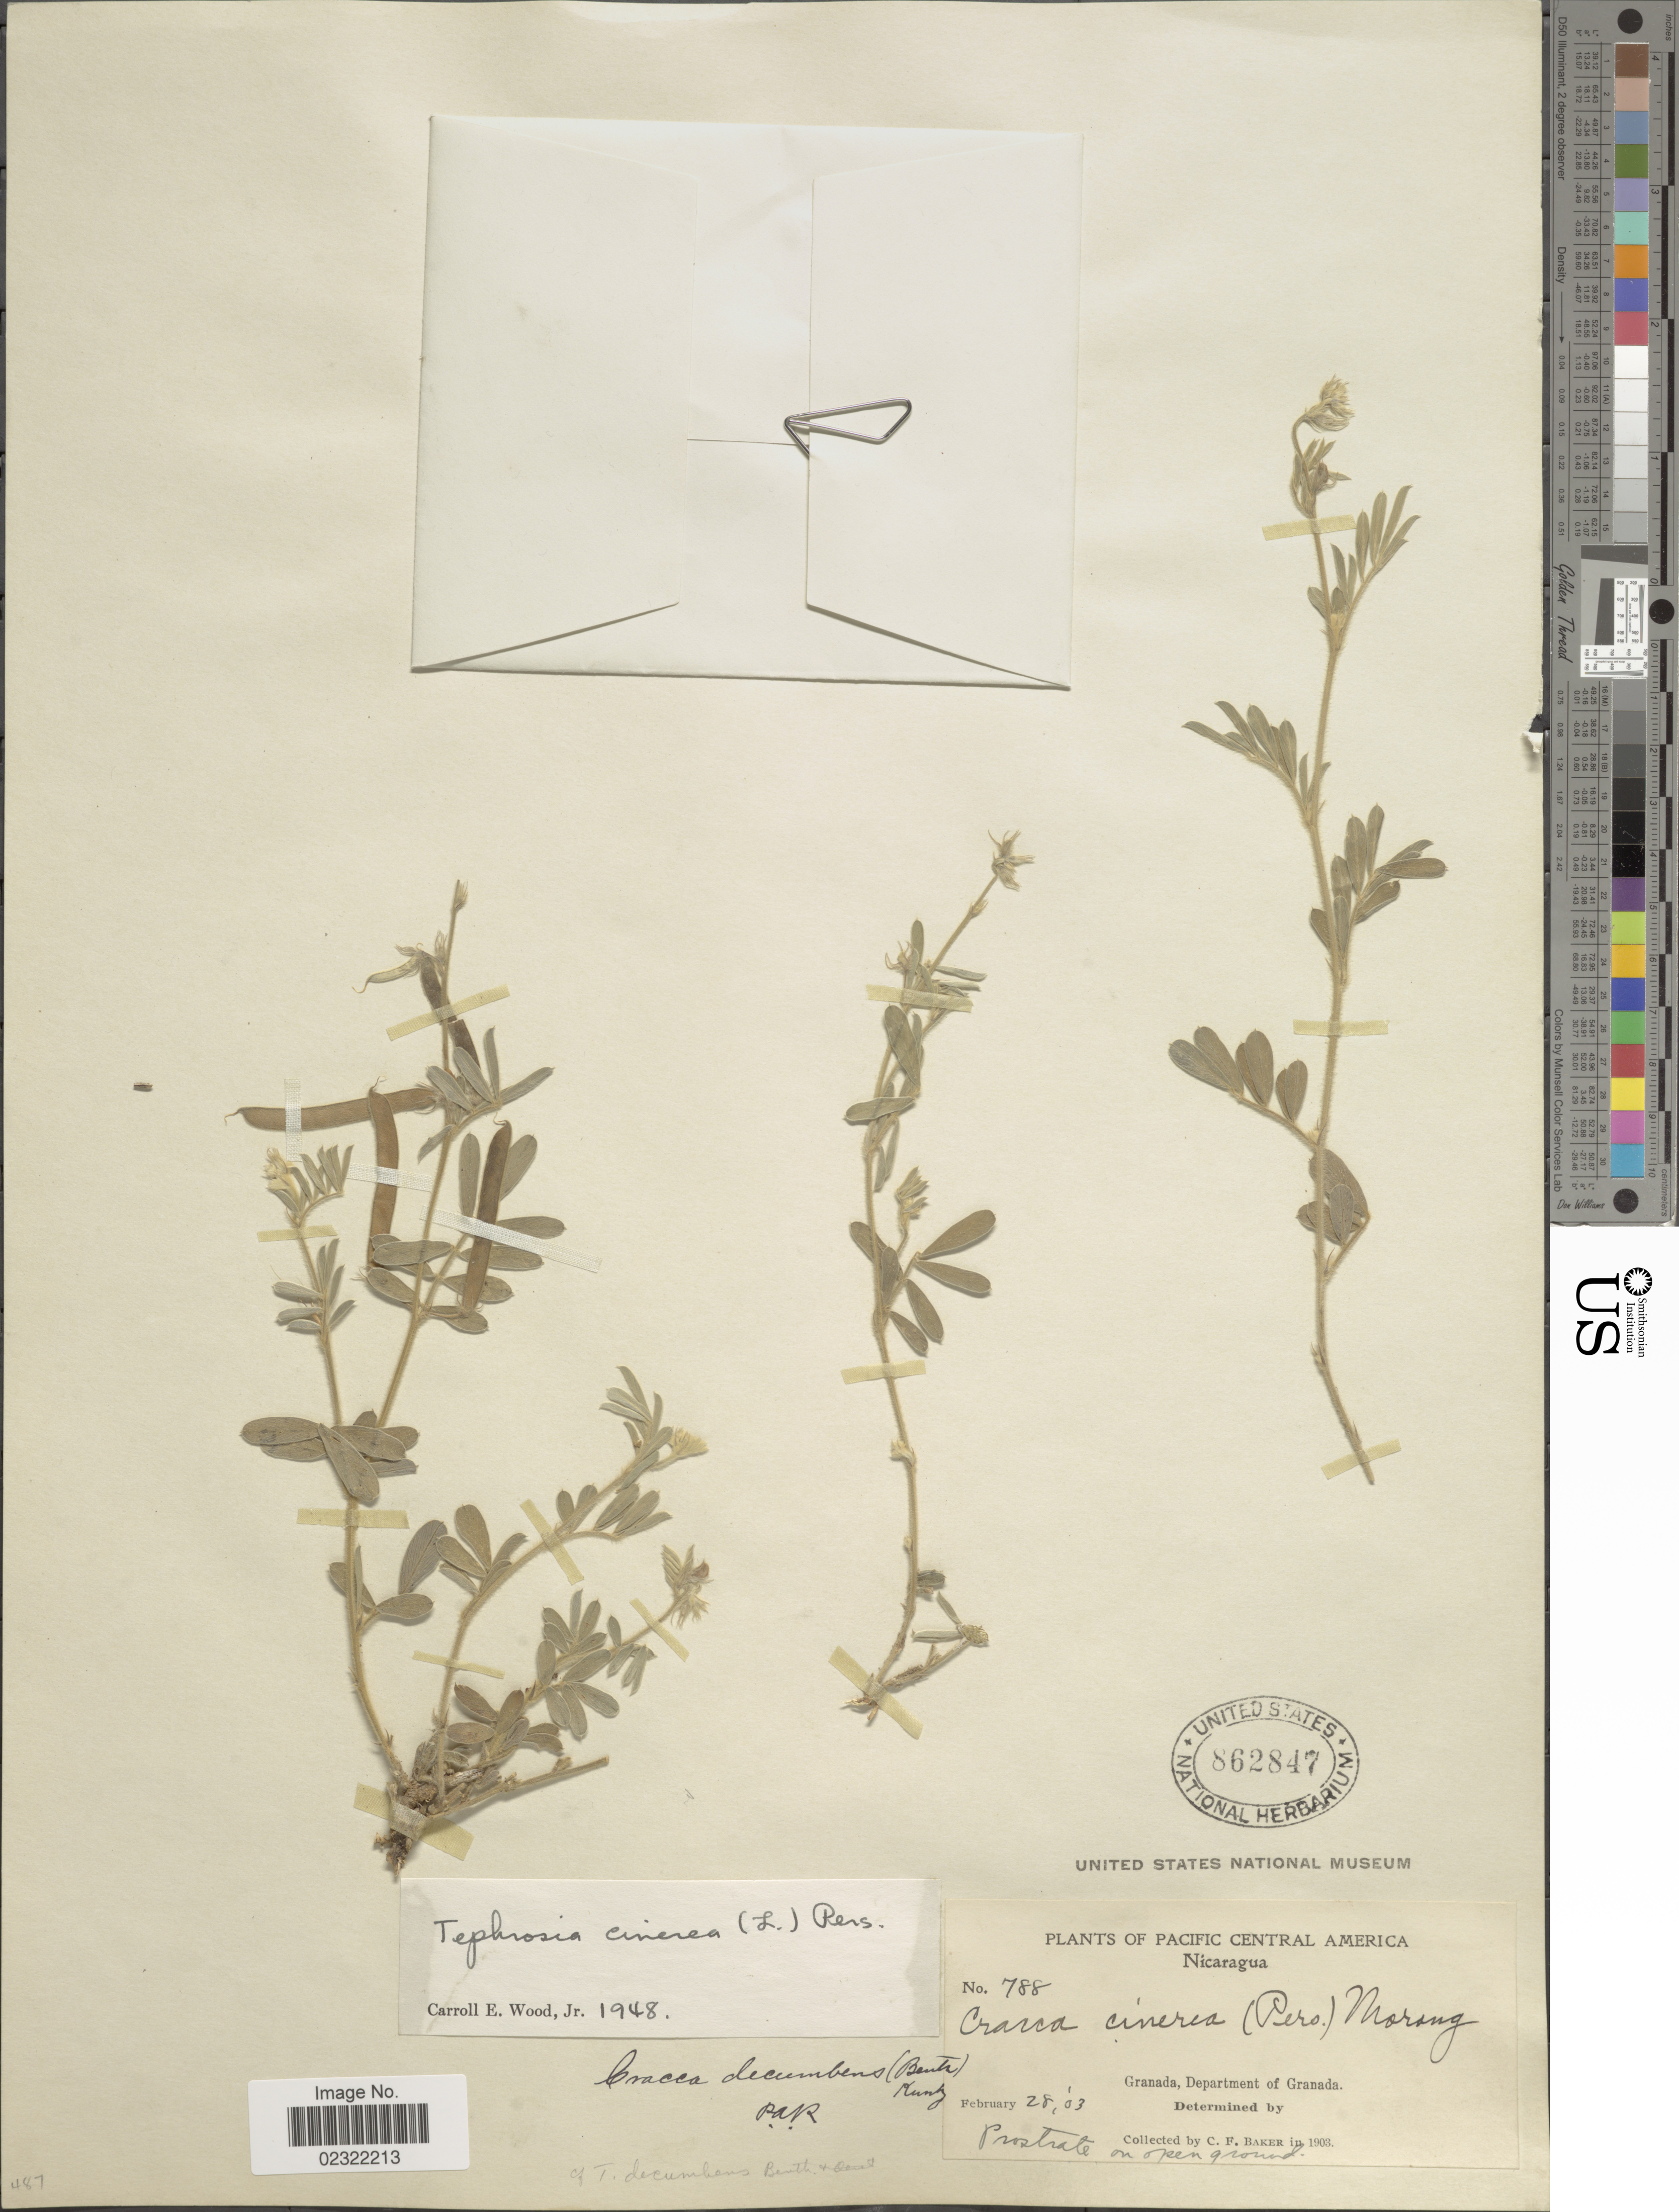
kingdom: Plantae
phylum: Tracheophyta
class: Magnoliopsida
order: Fabales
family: Fabaceae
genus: Tephrosia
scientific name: Tephrosia decumbens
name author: Benth.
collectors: C. F. Baker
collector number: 788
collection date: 1903-02-28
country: Nicaragua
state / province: Granada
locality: Department of Granada, Pacific Central America.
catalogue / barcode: US 862847